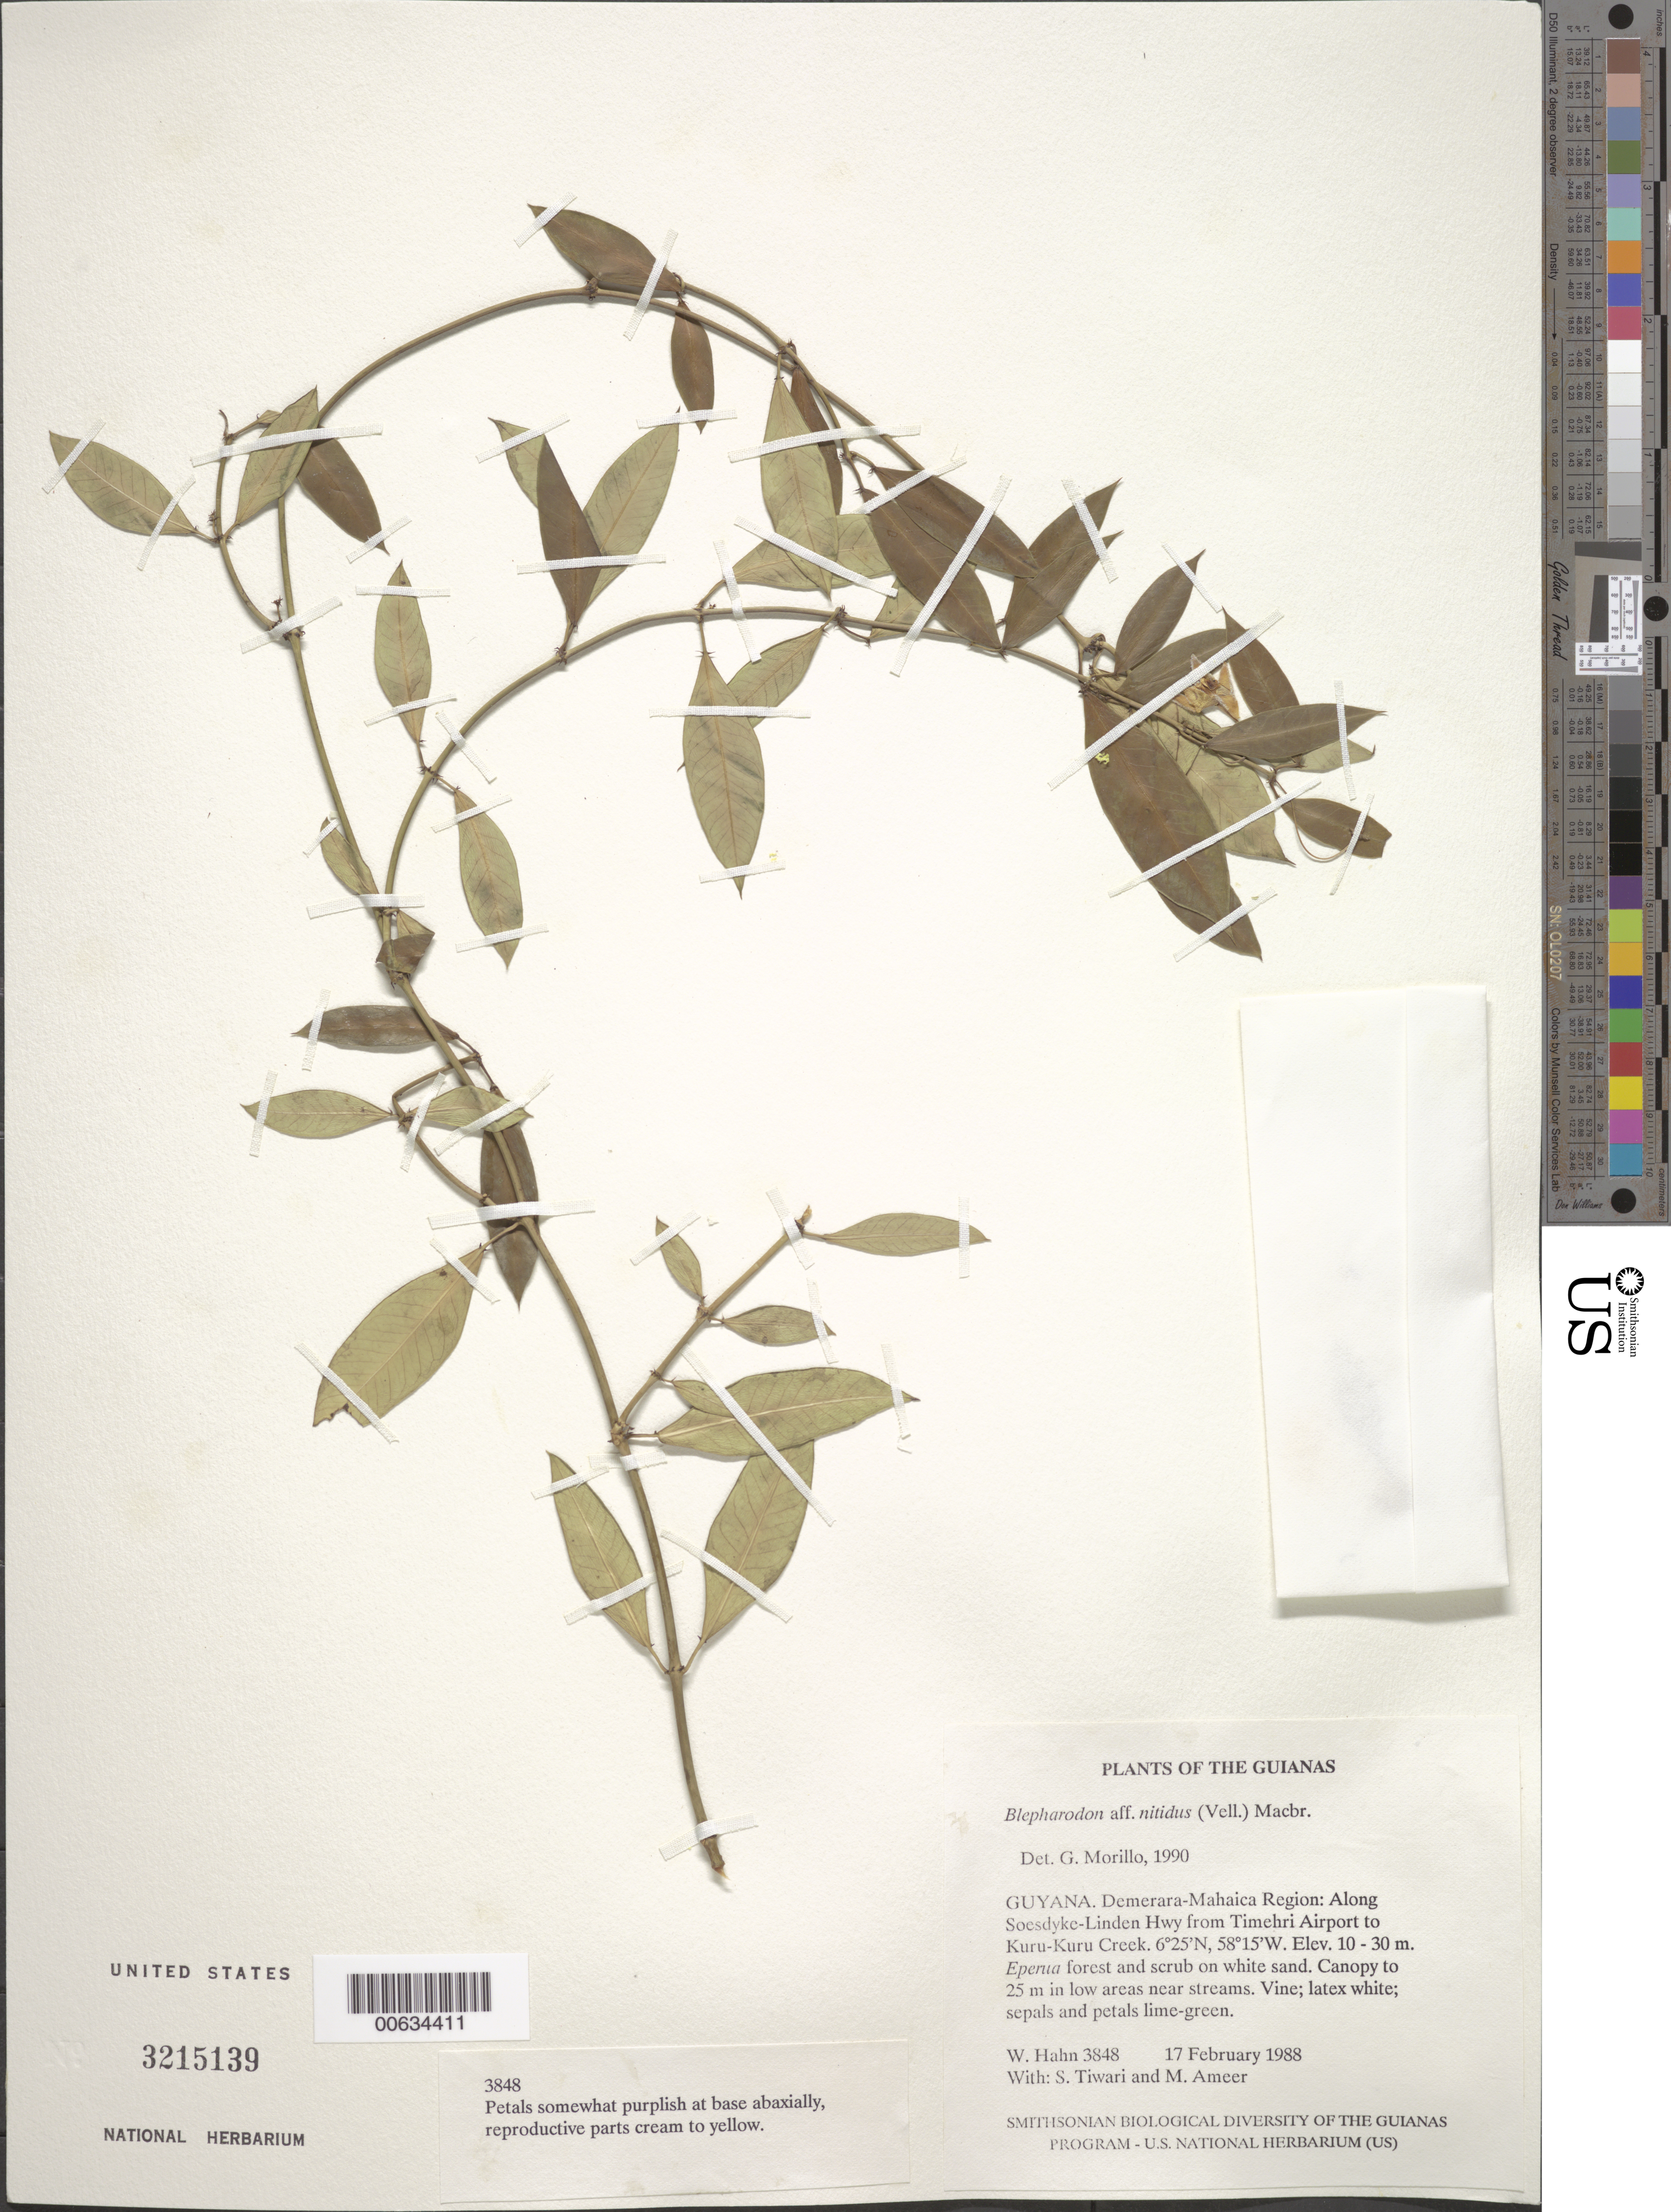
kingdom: Plantae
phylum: Tracheophyta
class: Magnoliopsida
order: Gentianales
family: Apocynaceae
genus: Blepharodon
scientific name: Blepharodon nitidus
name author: (Vell.) J.F. Macbr.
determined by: Morillo, G. N.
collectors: W. Hahn, S. Tiwari & M. Ameer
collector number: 3848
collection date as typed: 17 February 1988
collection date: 1988-02-17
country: Guyana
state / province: Demerara-Mahaica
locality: Along Soesdyke-Linden Hwy from Timehri Airport to Kuru-Kuru Creek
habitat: Eperua forest and scrub on white sand. Canopy to 25 m in low areas near streams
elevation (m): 10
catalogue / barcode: US 3215139